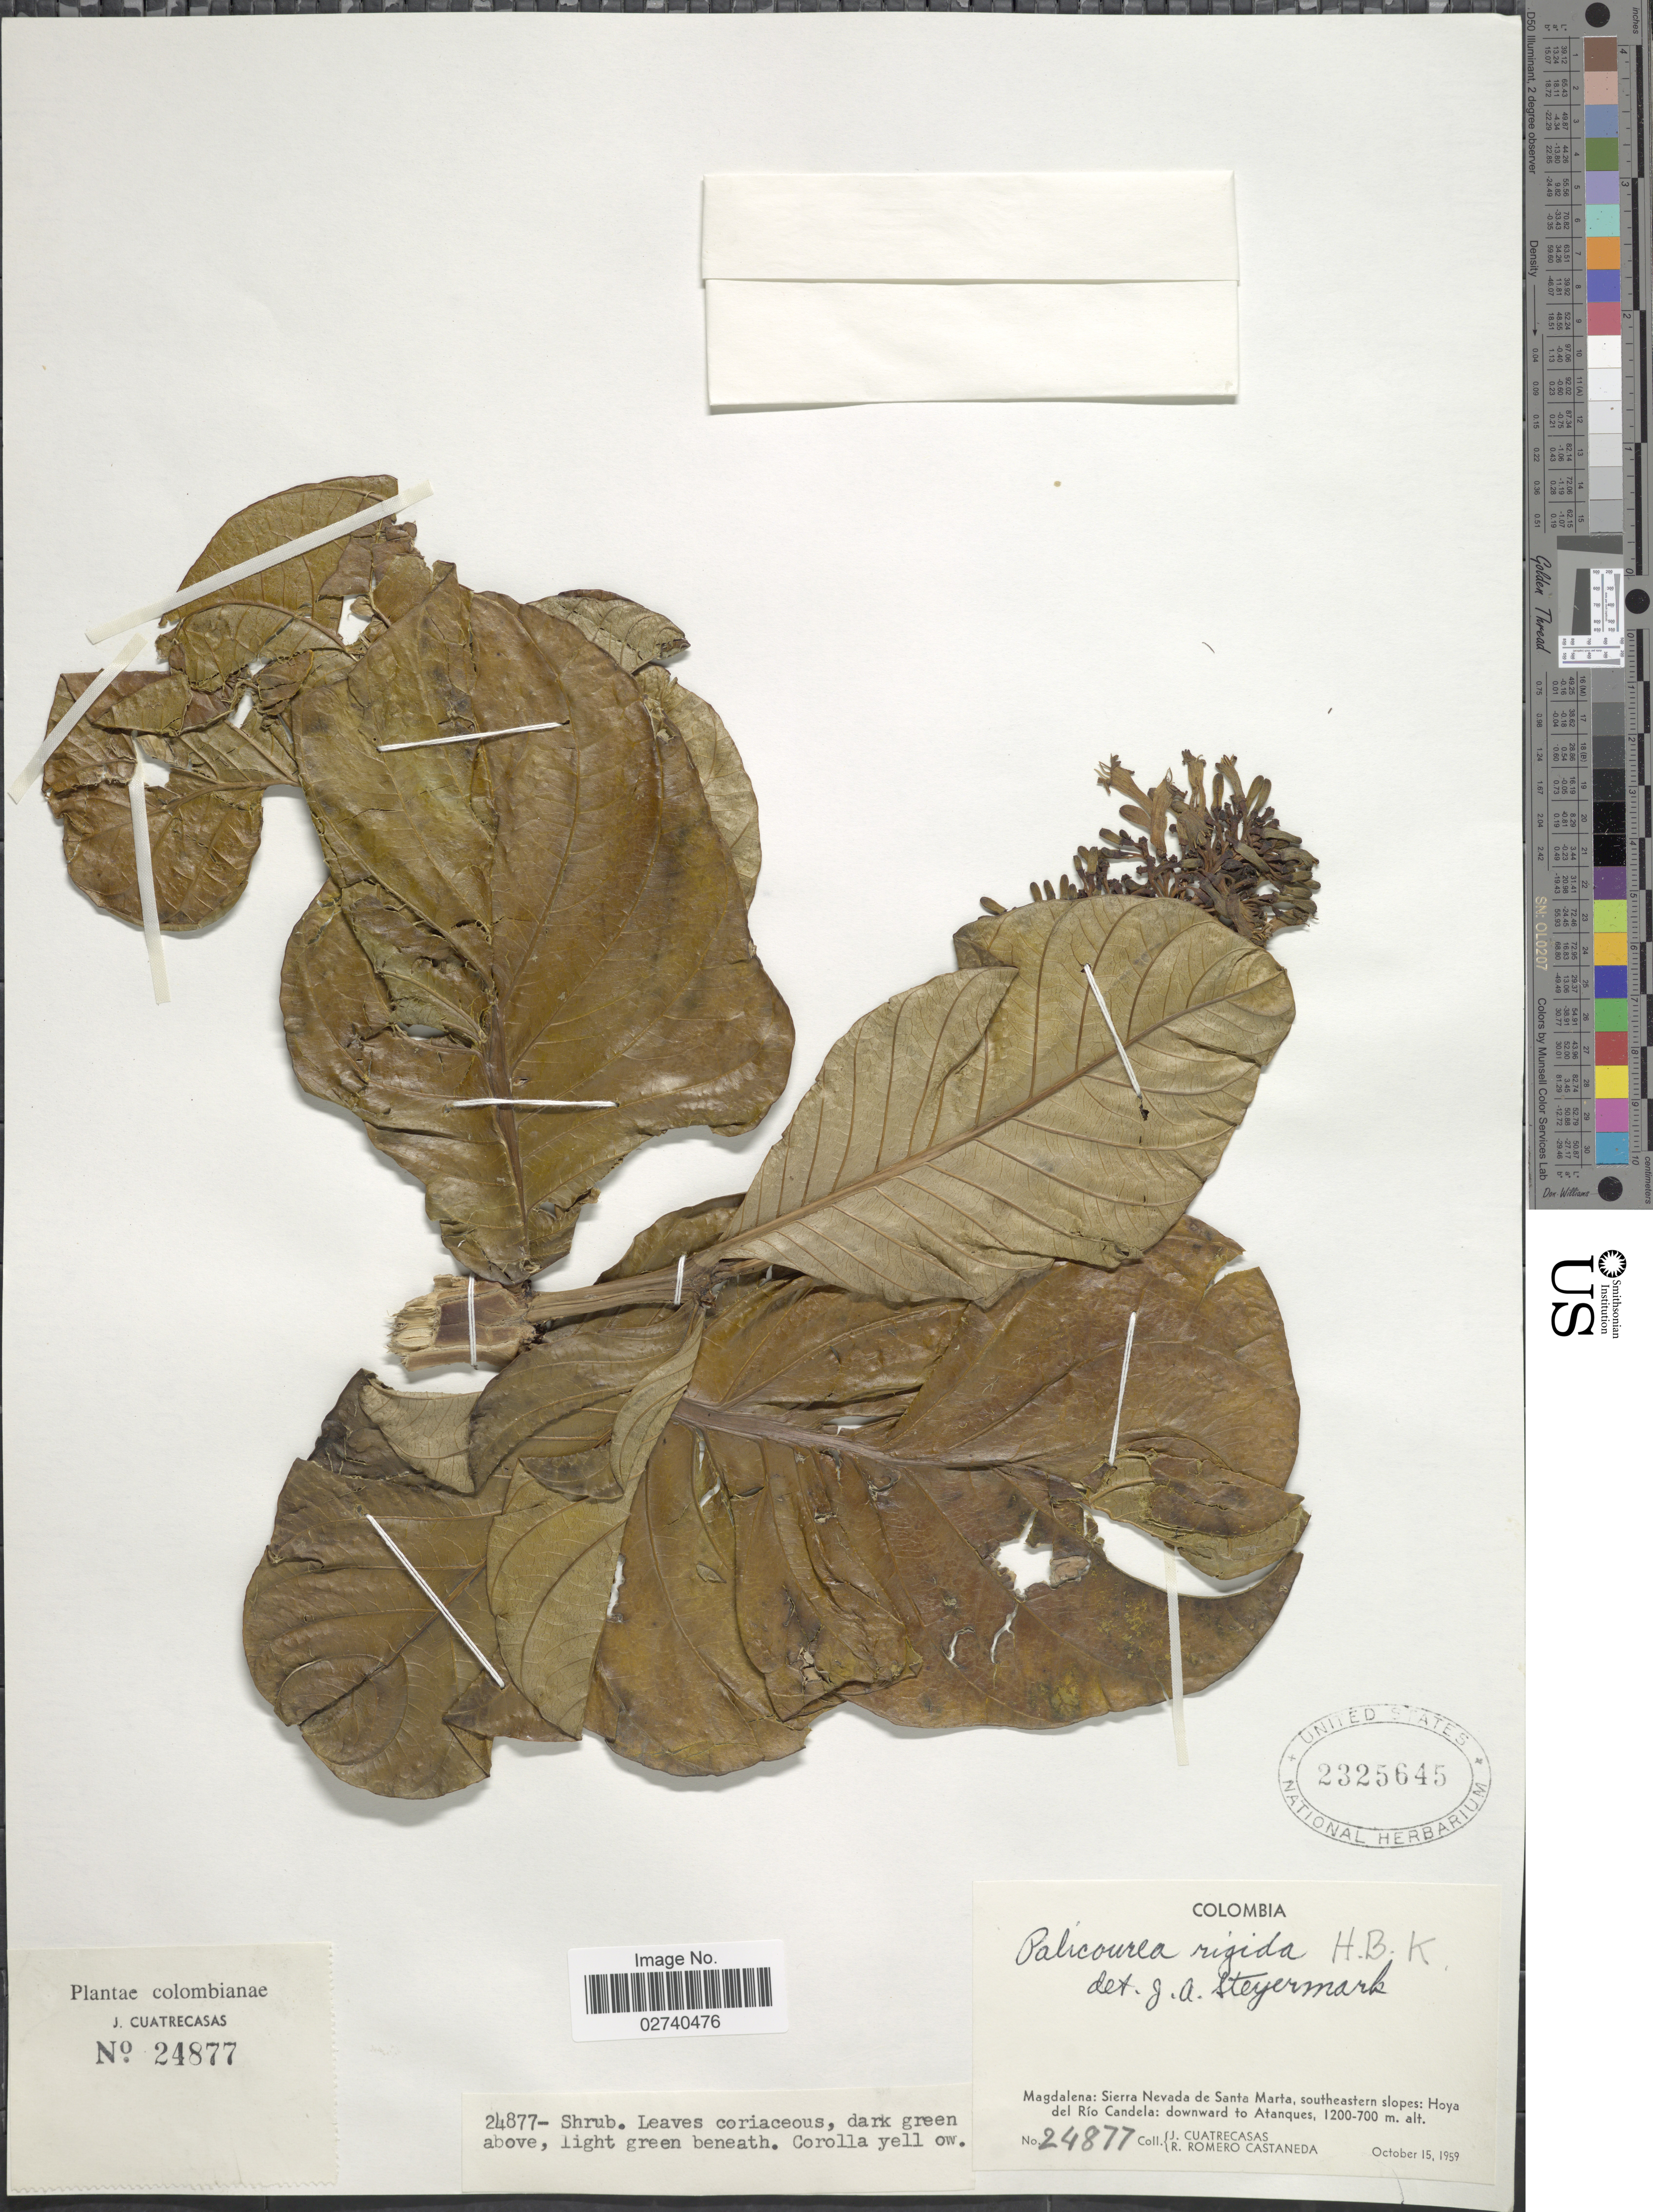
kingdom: Plantae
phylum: Tracheophyta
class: Magnoliopsida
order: Gentianales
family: Rubiaceae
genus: Palicourea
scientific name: Palicourea rigida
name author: Kunth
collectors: J. Cuatrecasas & R. Romero Castañeda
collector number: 24877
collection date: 1959-10-15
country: Colombia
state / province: Magdalena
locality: Sierra Nevada de Santa Marta, southeastern slopes: Hoya del Rio Candela: downward to Atanques.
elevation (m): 700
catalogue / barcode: US 2325645